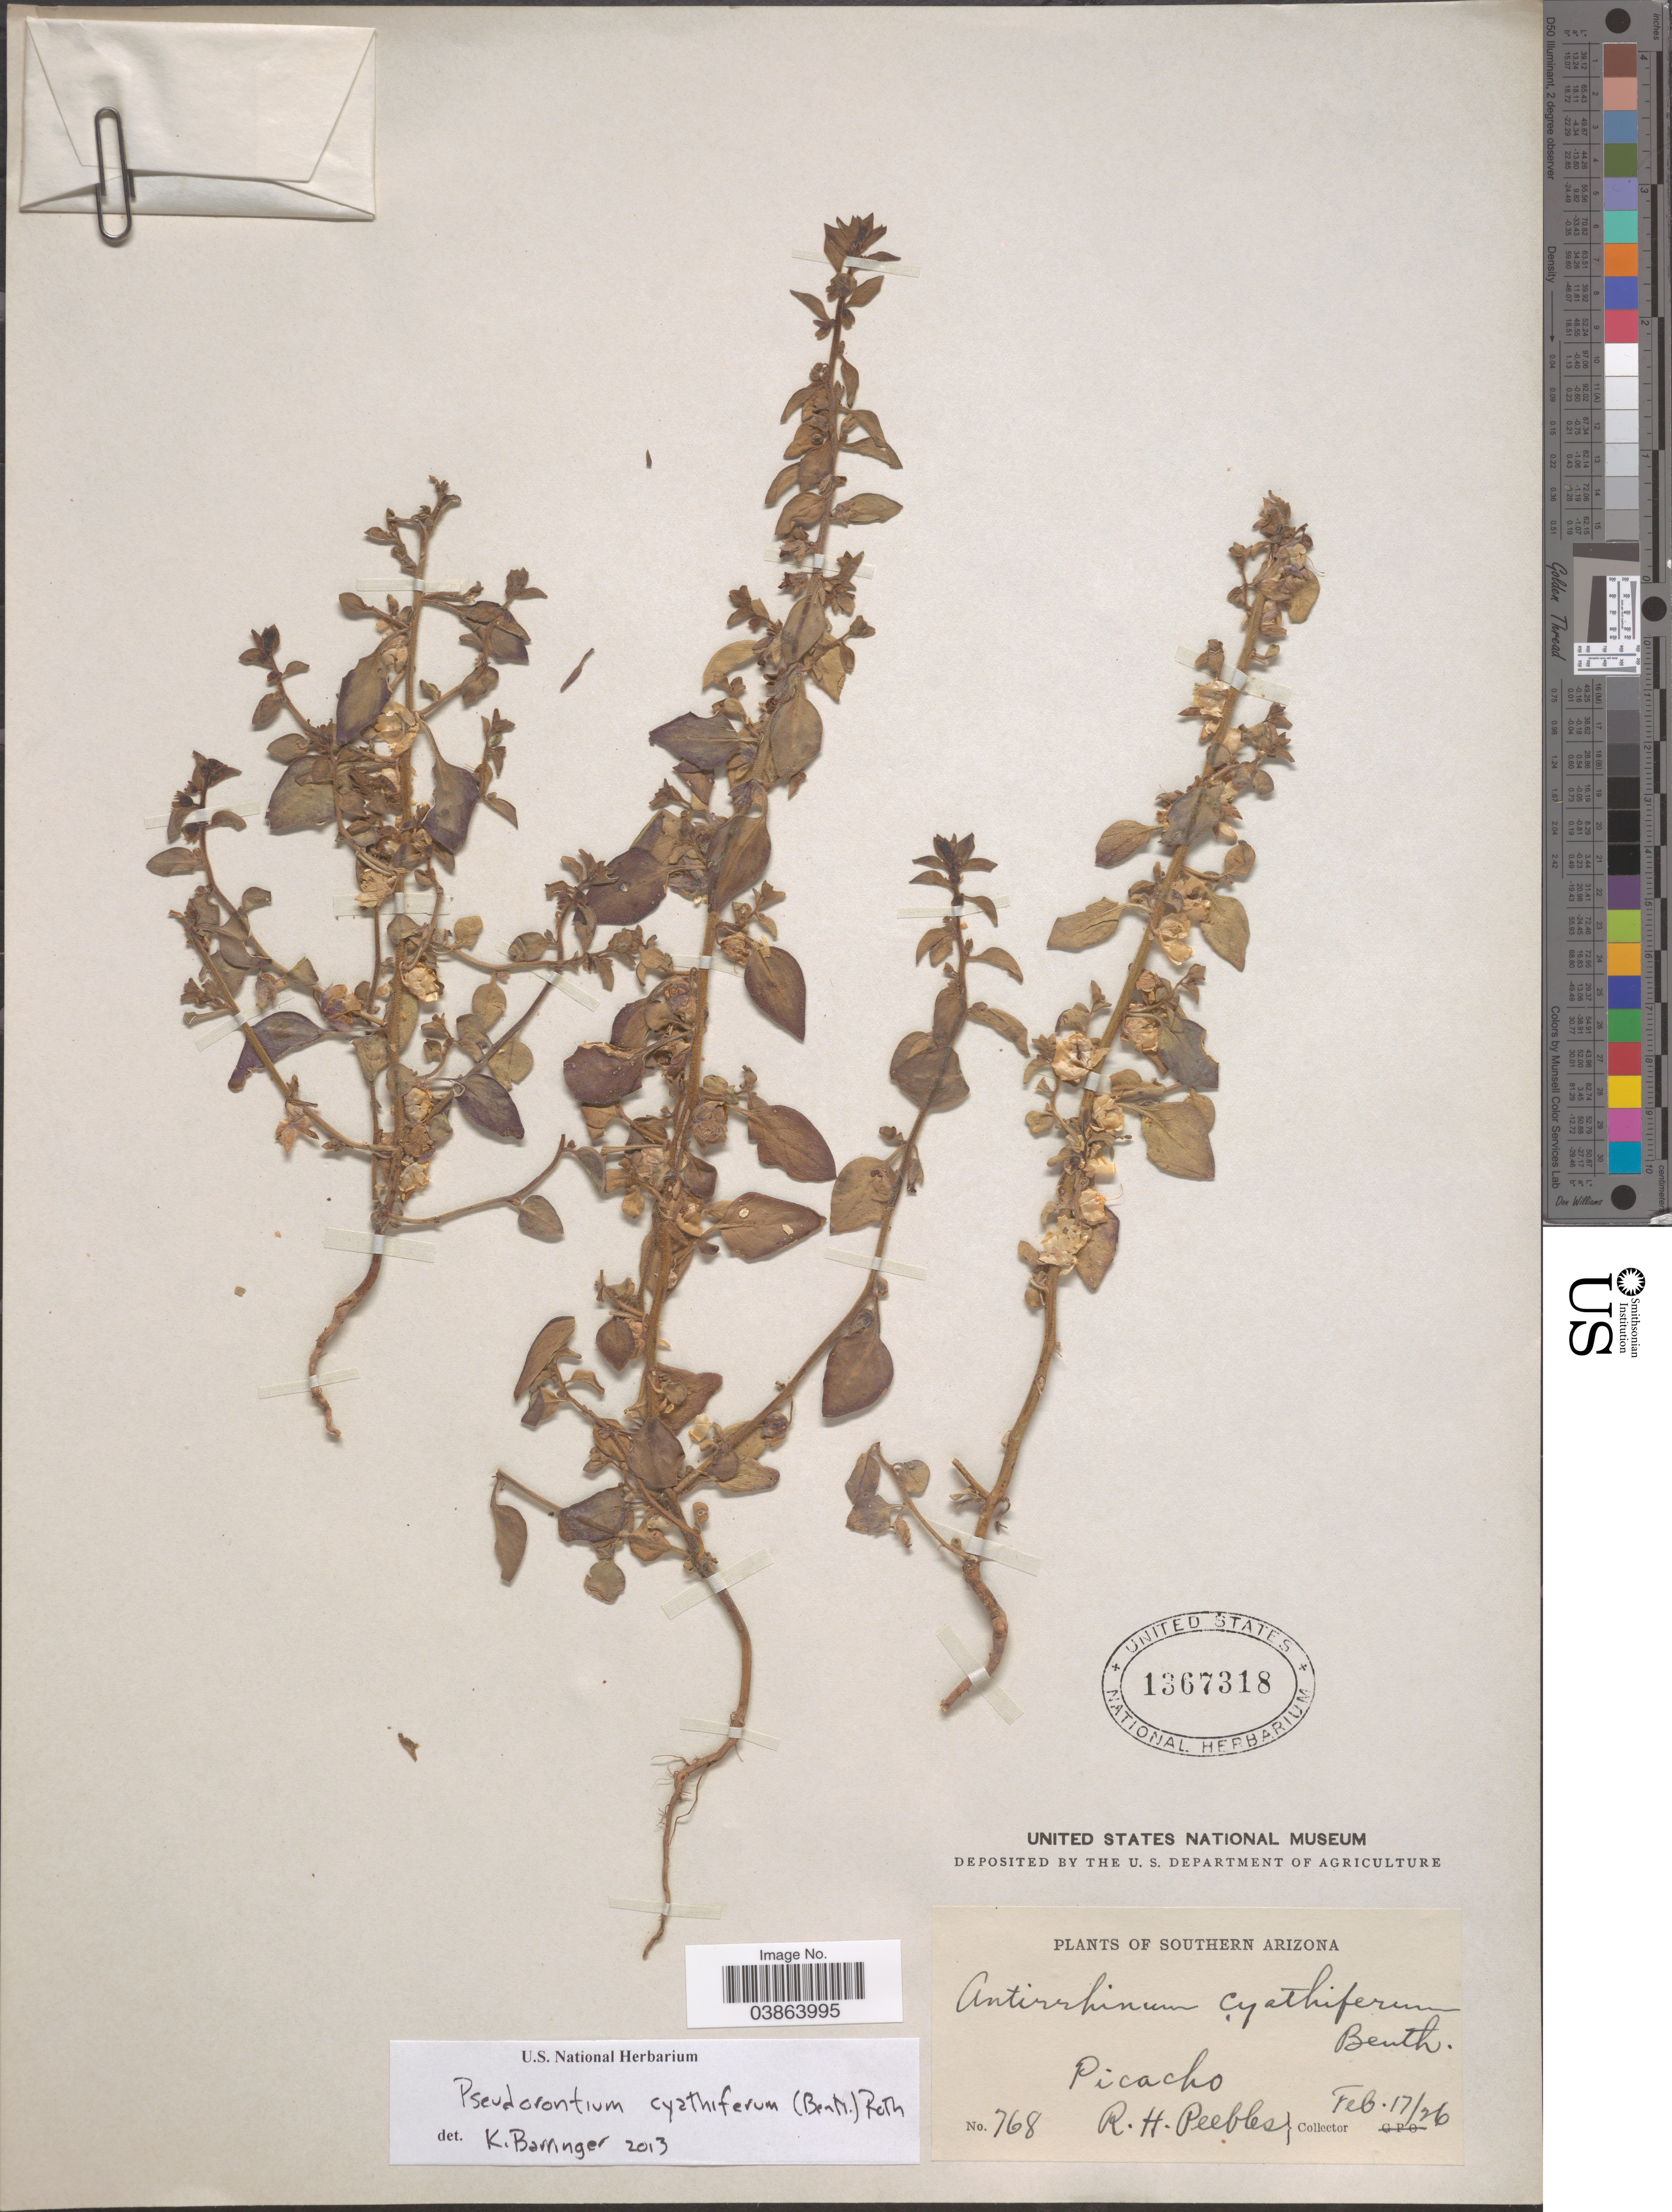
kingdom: Plantae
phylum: Tracheophyta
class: Magnoliopsida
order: Lamiales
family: Plantaginaceae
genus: Pseudorontium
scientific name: Pseudorontium cyathiferum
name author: (Benth.) Rothm.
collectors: R. H. Peebles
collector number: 768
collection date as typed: Transcribed d/m/y: 17/2/26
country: United States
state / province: Arizona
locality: Southern Arizona. Picacho.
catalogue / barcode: US 1367318